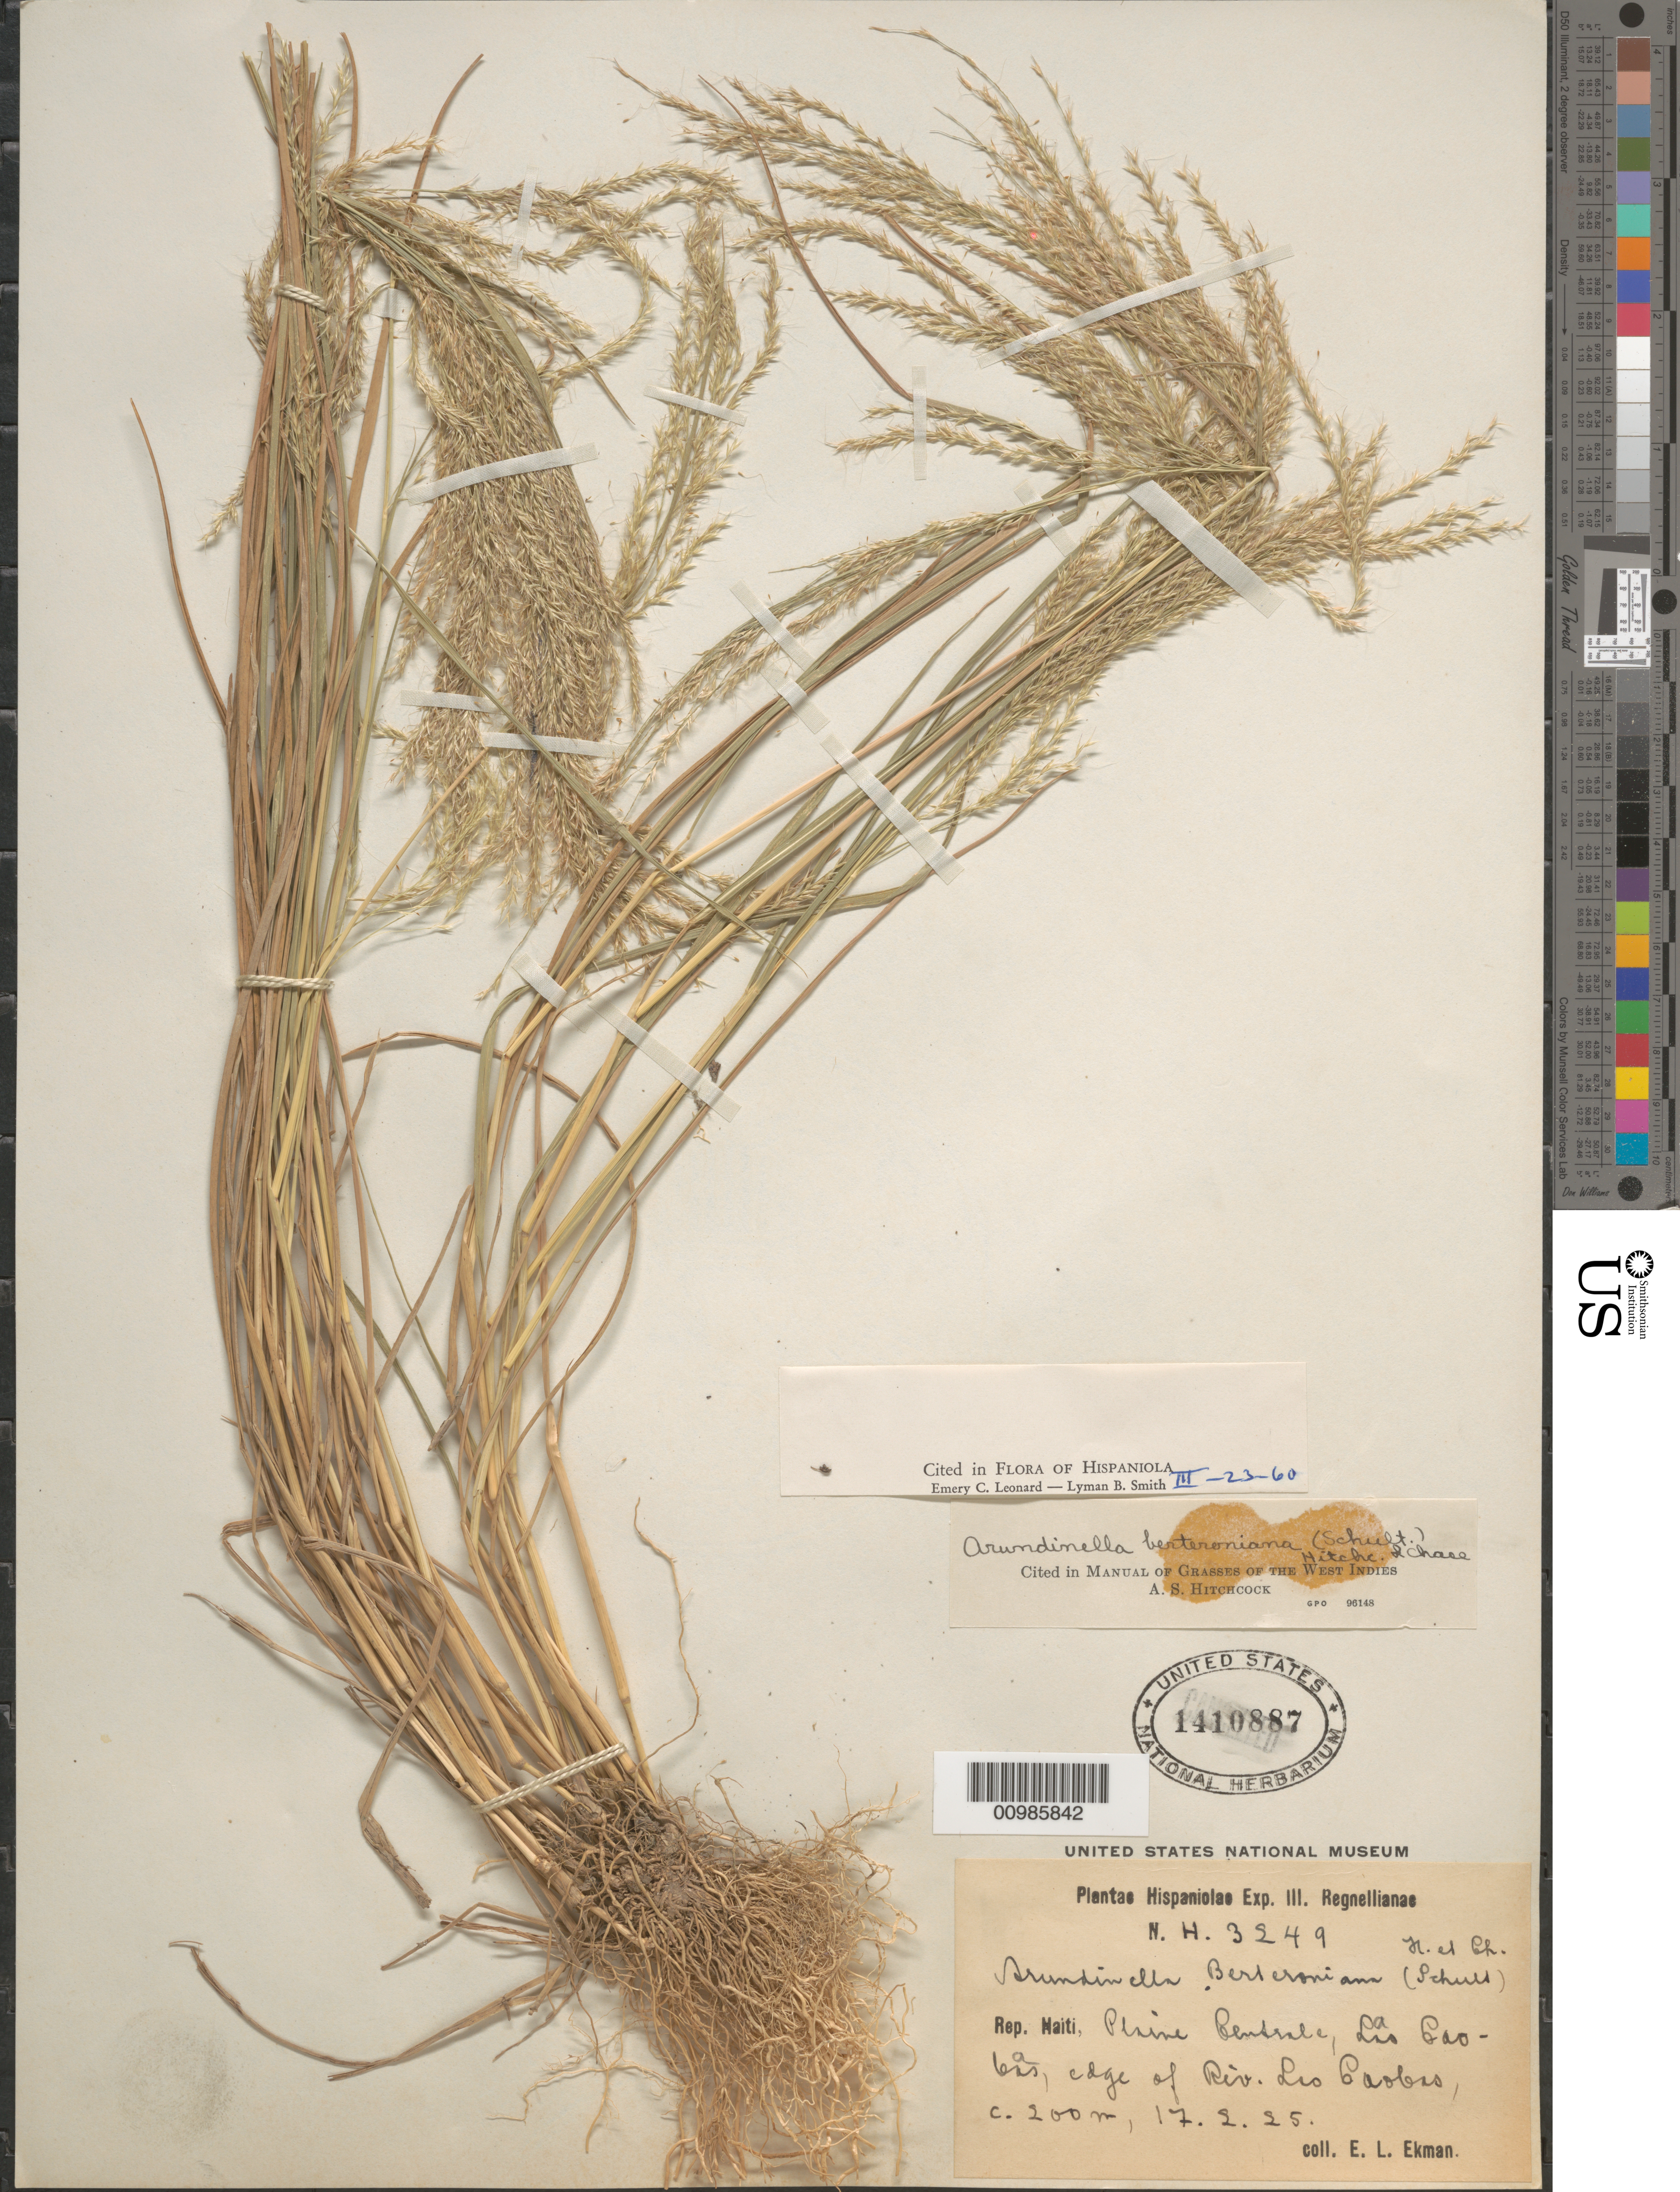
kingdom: Plantae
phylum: Tracheophyta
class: Liliopsida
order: Poales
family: Poaceae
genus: Arundinella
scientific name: Arundinella berteroniana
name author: (Schult.) Hitchc. & Chase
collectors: E. L. Ekman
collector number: H 3249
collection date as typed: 17 Feb 1925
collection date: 1925-02-17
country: Haiti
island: Hispaniola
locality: Las Caobas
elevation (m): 200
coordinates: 0 N, 0 E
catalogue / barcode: US 1410887